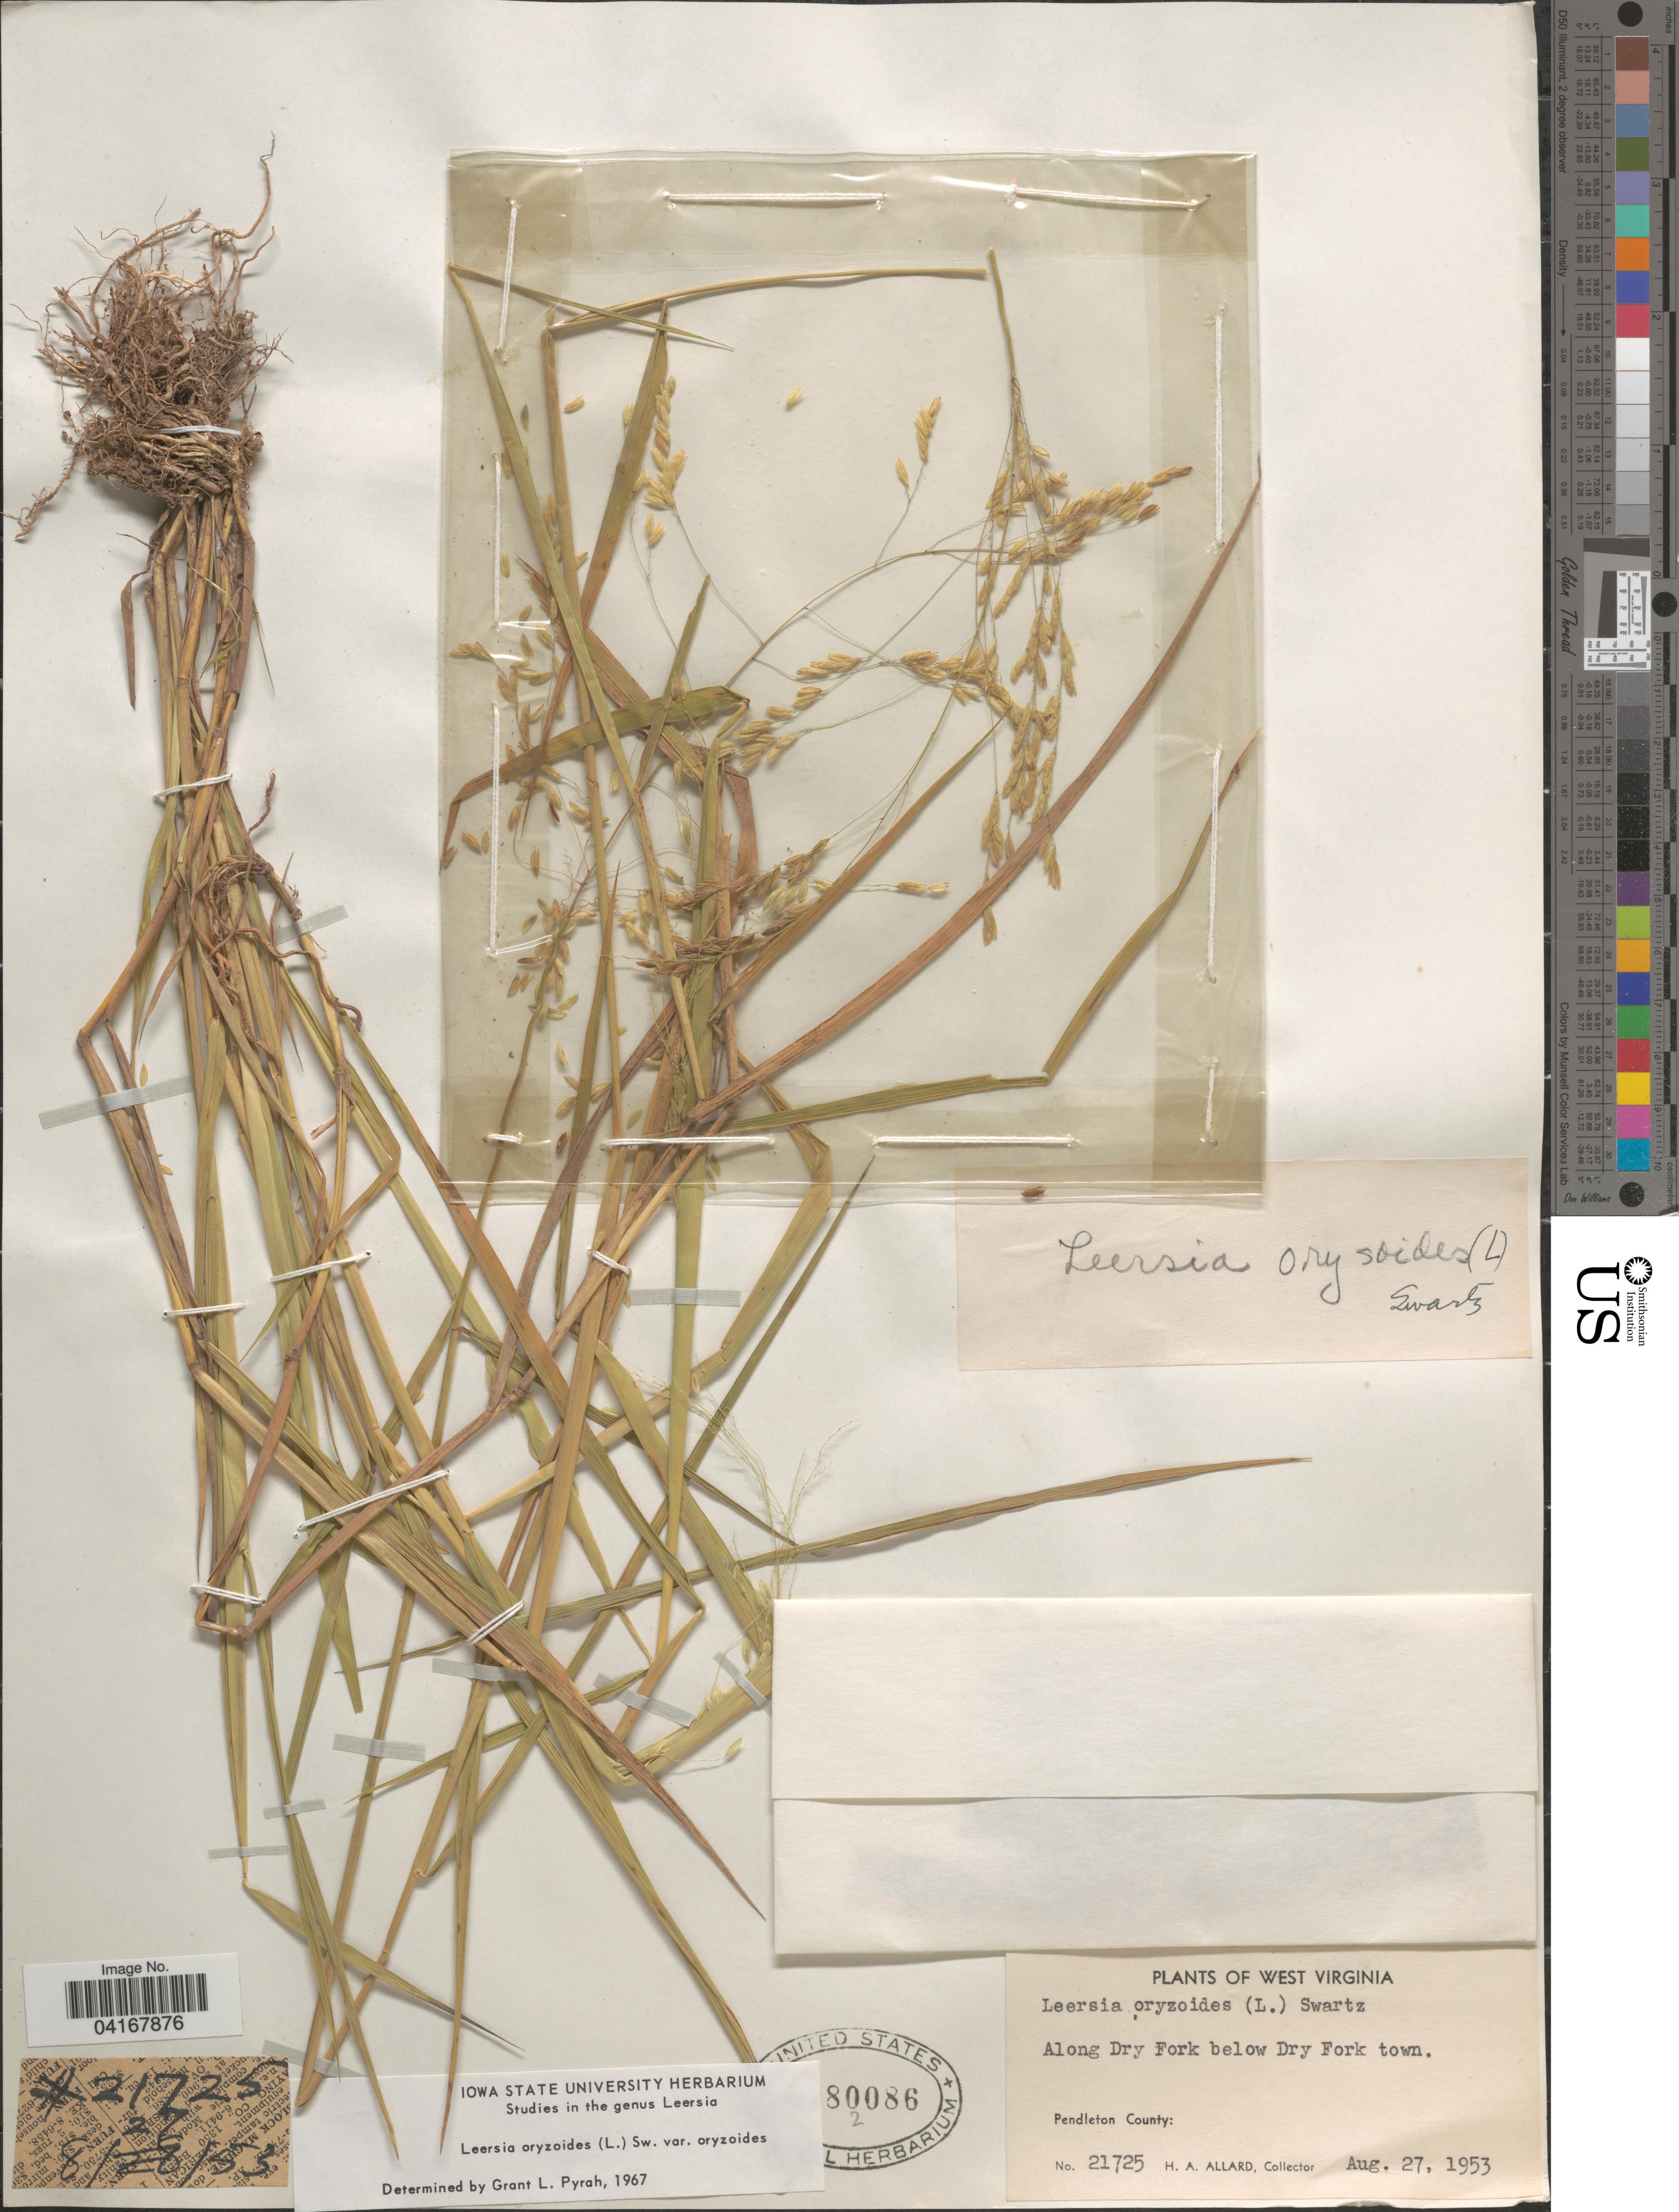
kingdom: Plantae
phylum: Tracheophyta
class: Liliopsida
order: Poales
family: Poaceae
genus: Leersia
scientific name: Leersia oryzoides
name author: (L.) Sw.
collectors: H. A. Allard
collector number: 21725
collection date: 1953-08-27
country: United States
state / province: West Virginia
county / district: Pendleton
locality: Along Dry Fork below Dry Fork town. Pendleton County.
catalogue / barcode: US 80086